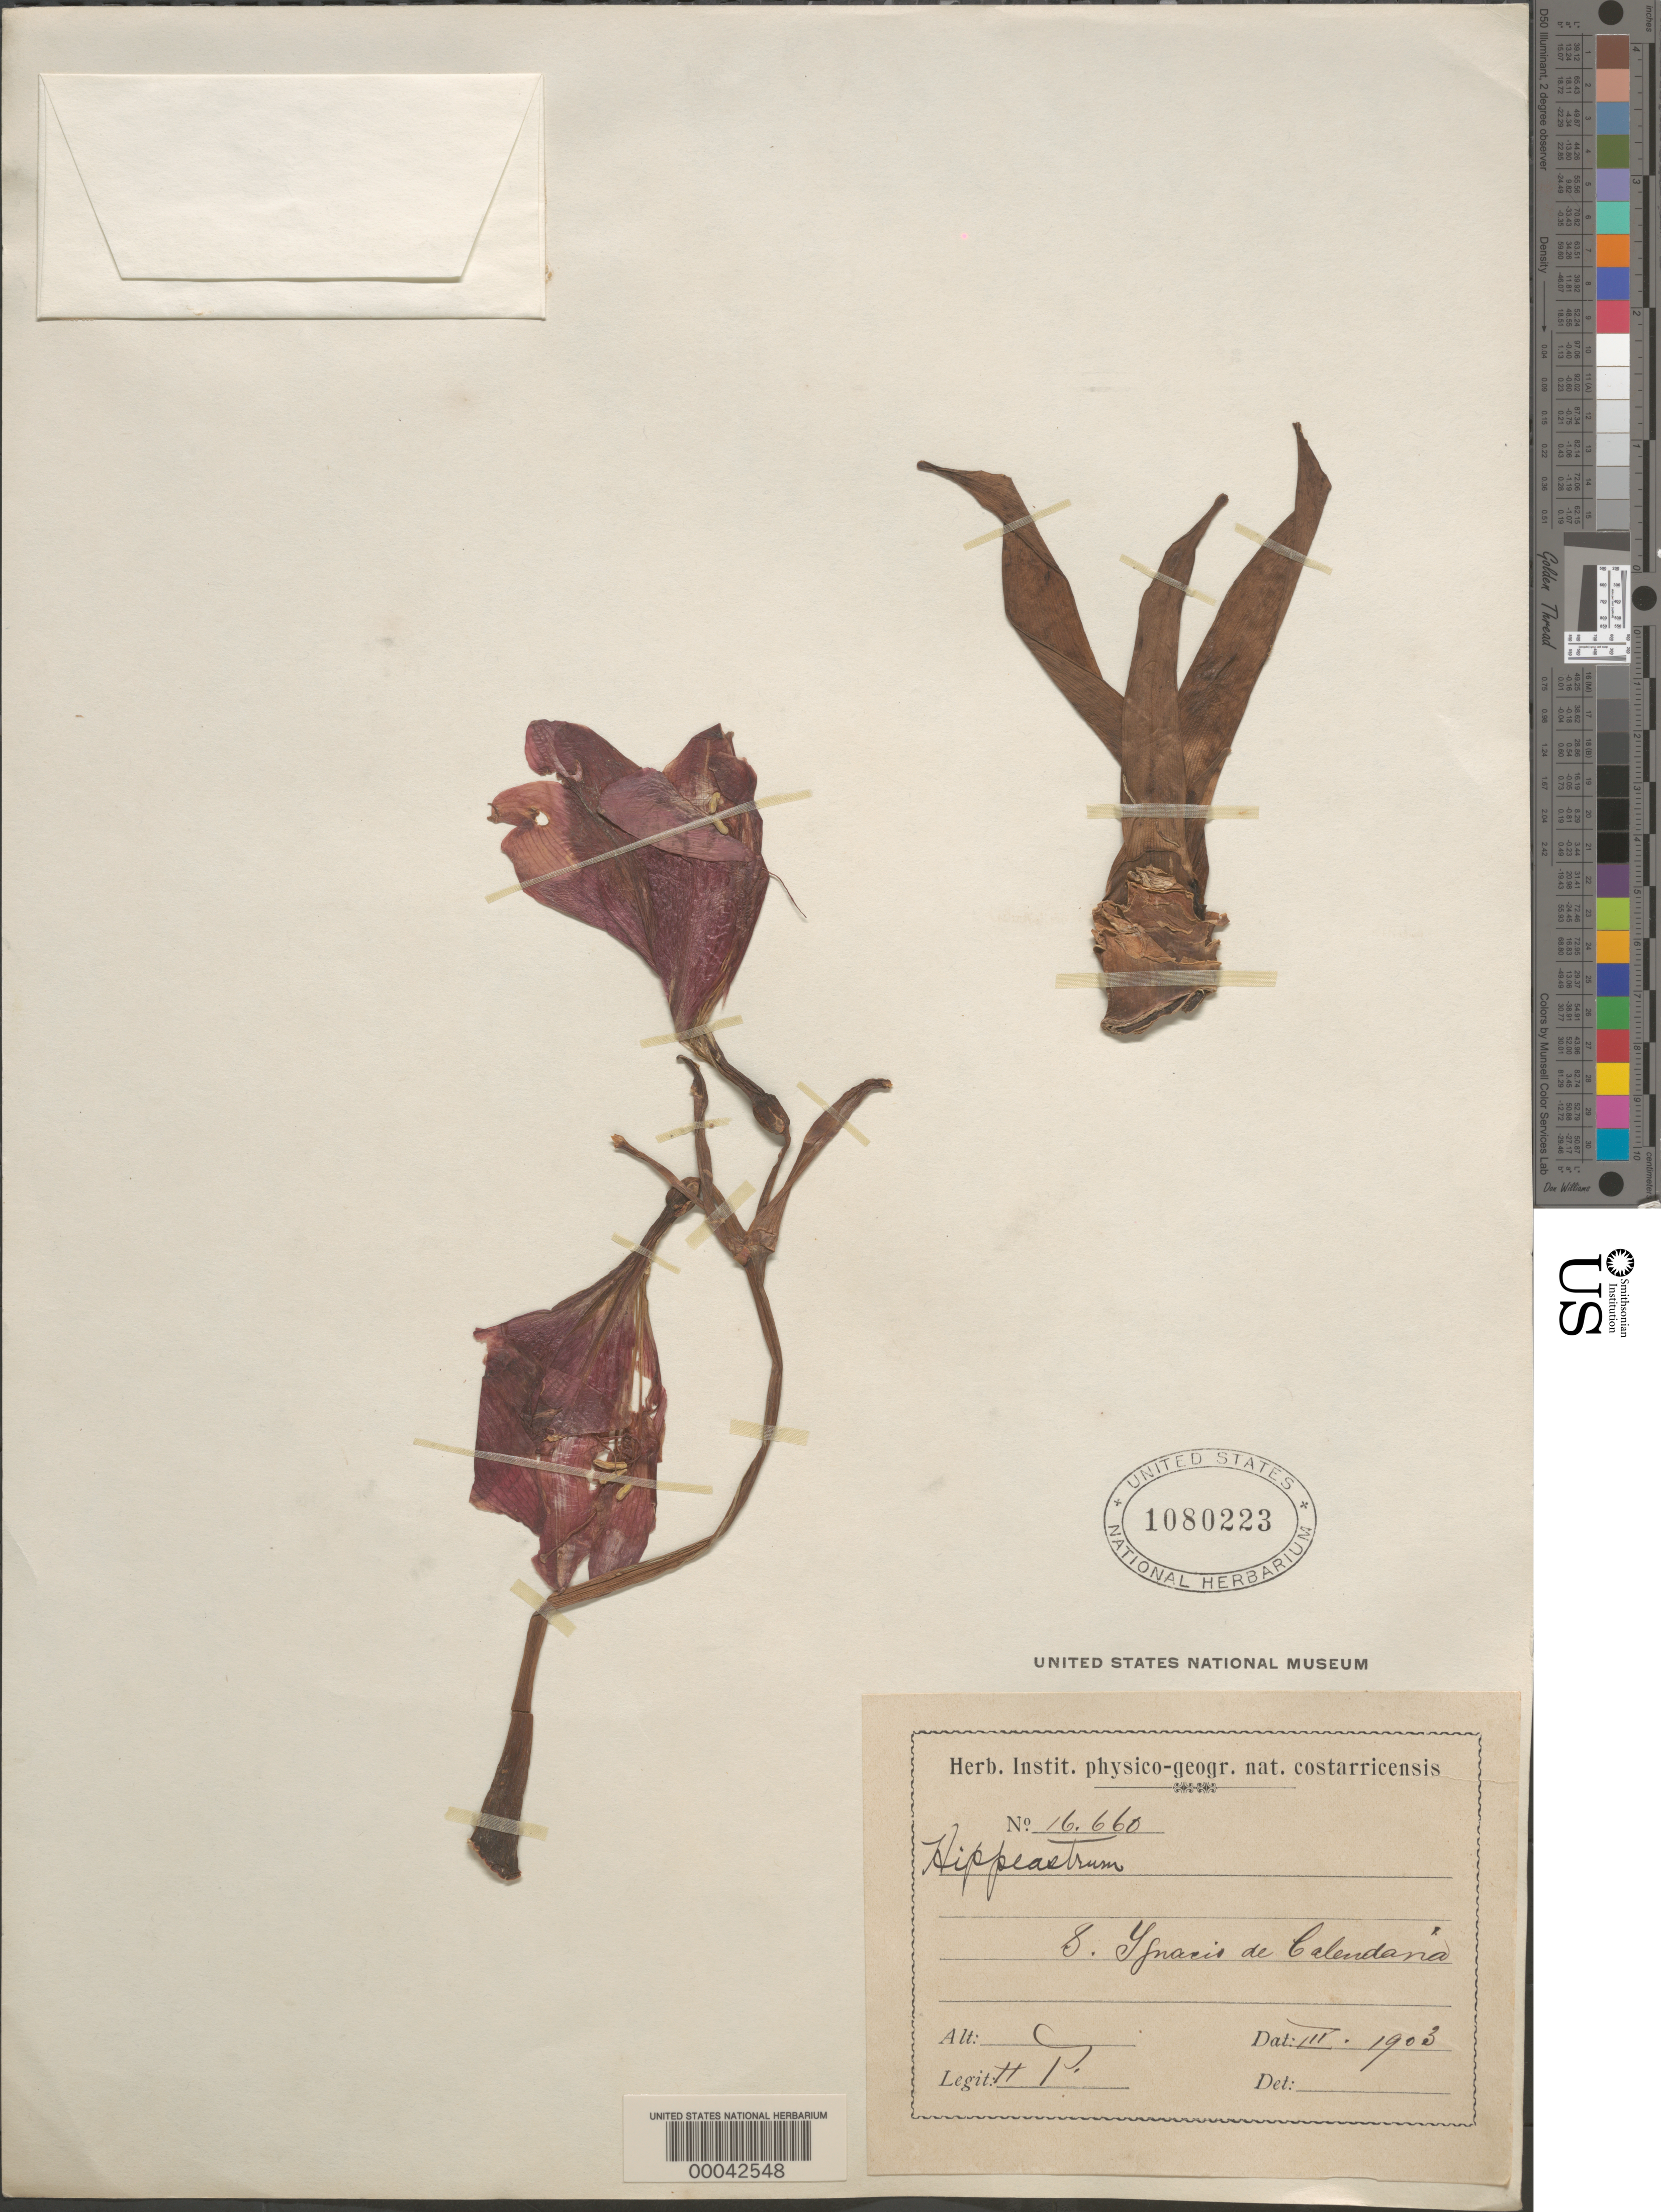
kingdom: Plantae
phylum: Tracheophyta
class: Liliopsida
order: Asparagales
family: Amaryllidaceae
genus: Hippeastrum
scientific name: Hippeastrum sp.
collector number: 16660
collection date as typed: Mar 1903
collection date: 1903-03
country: Costa Rica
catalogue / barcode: US 1080223